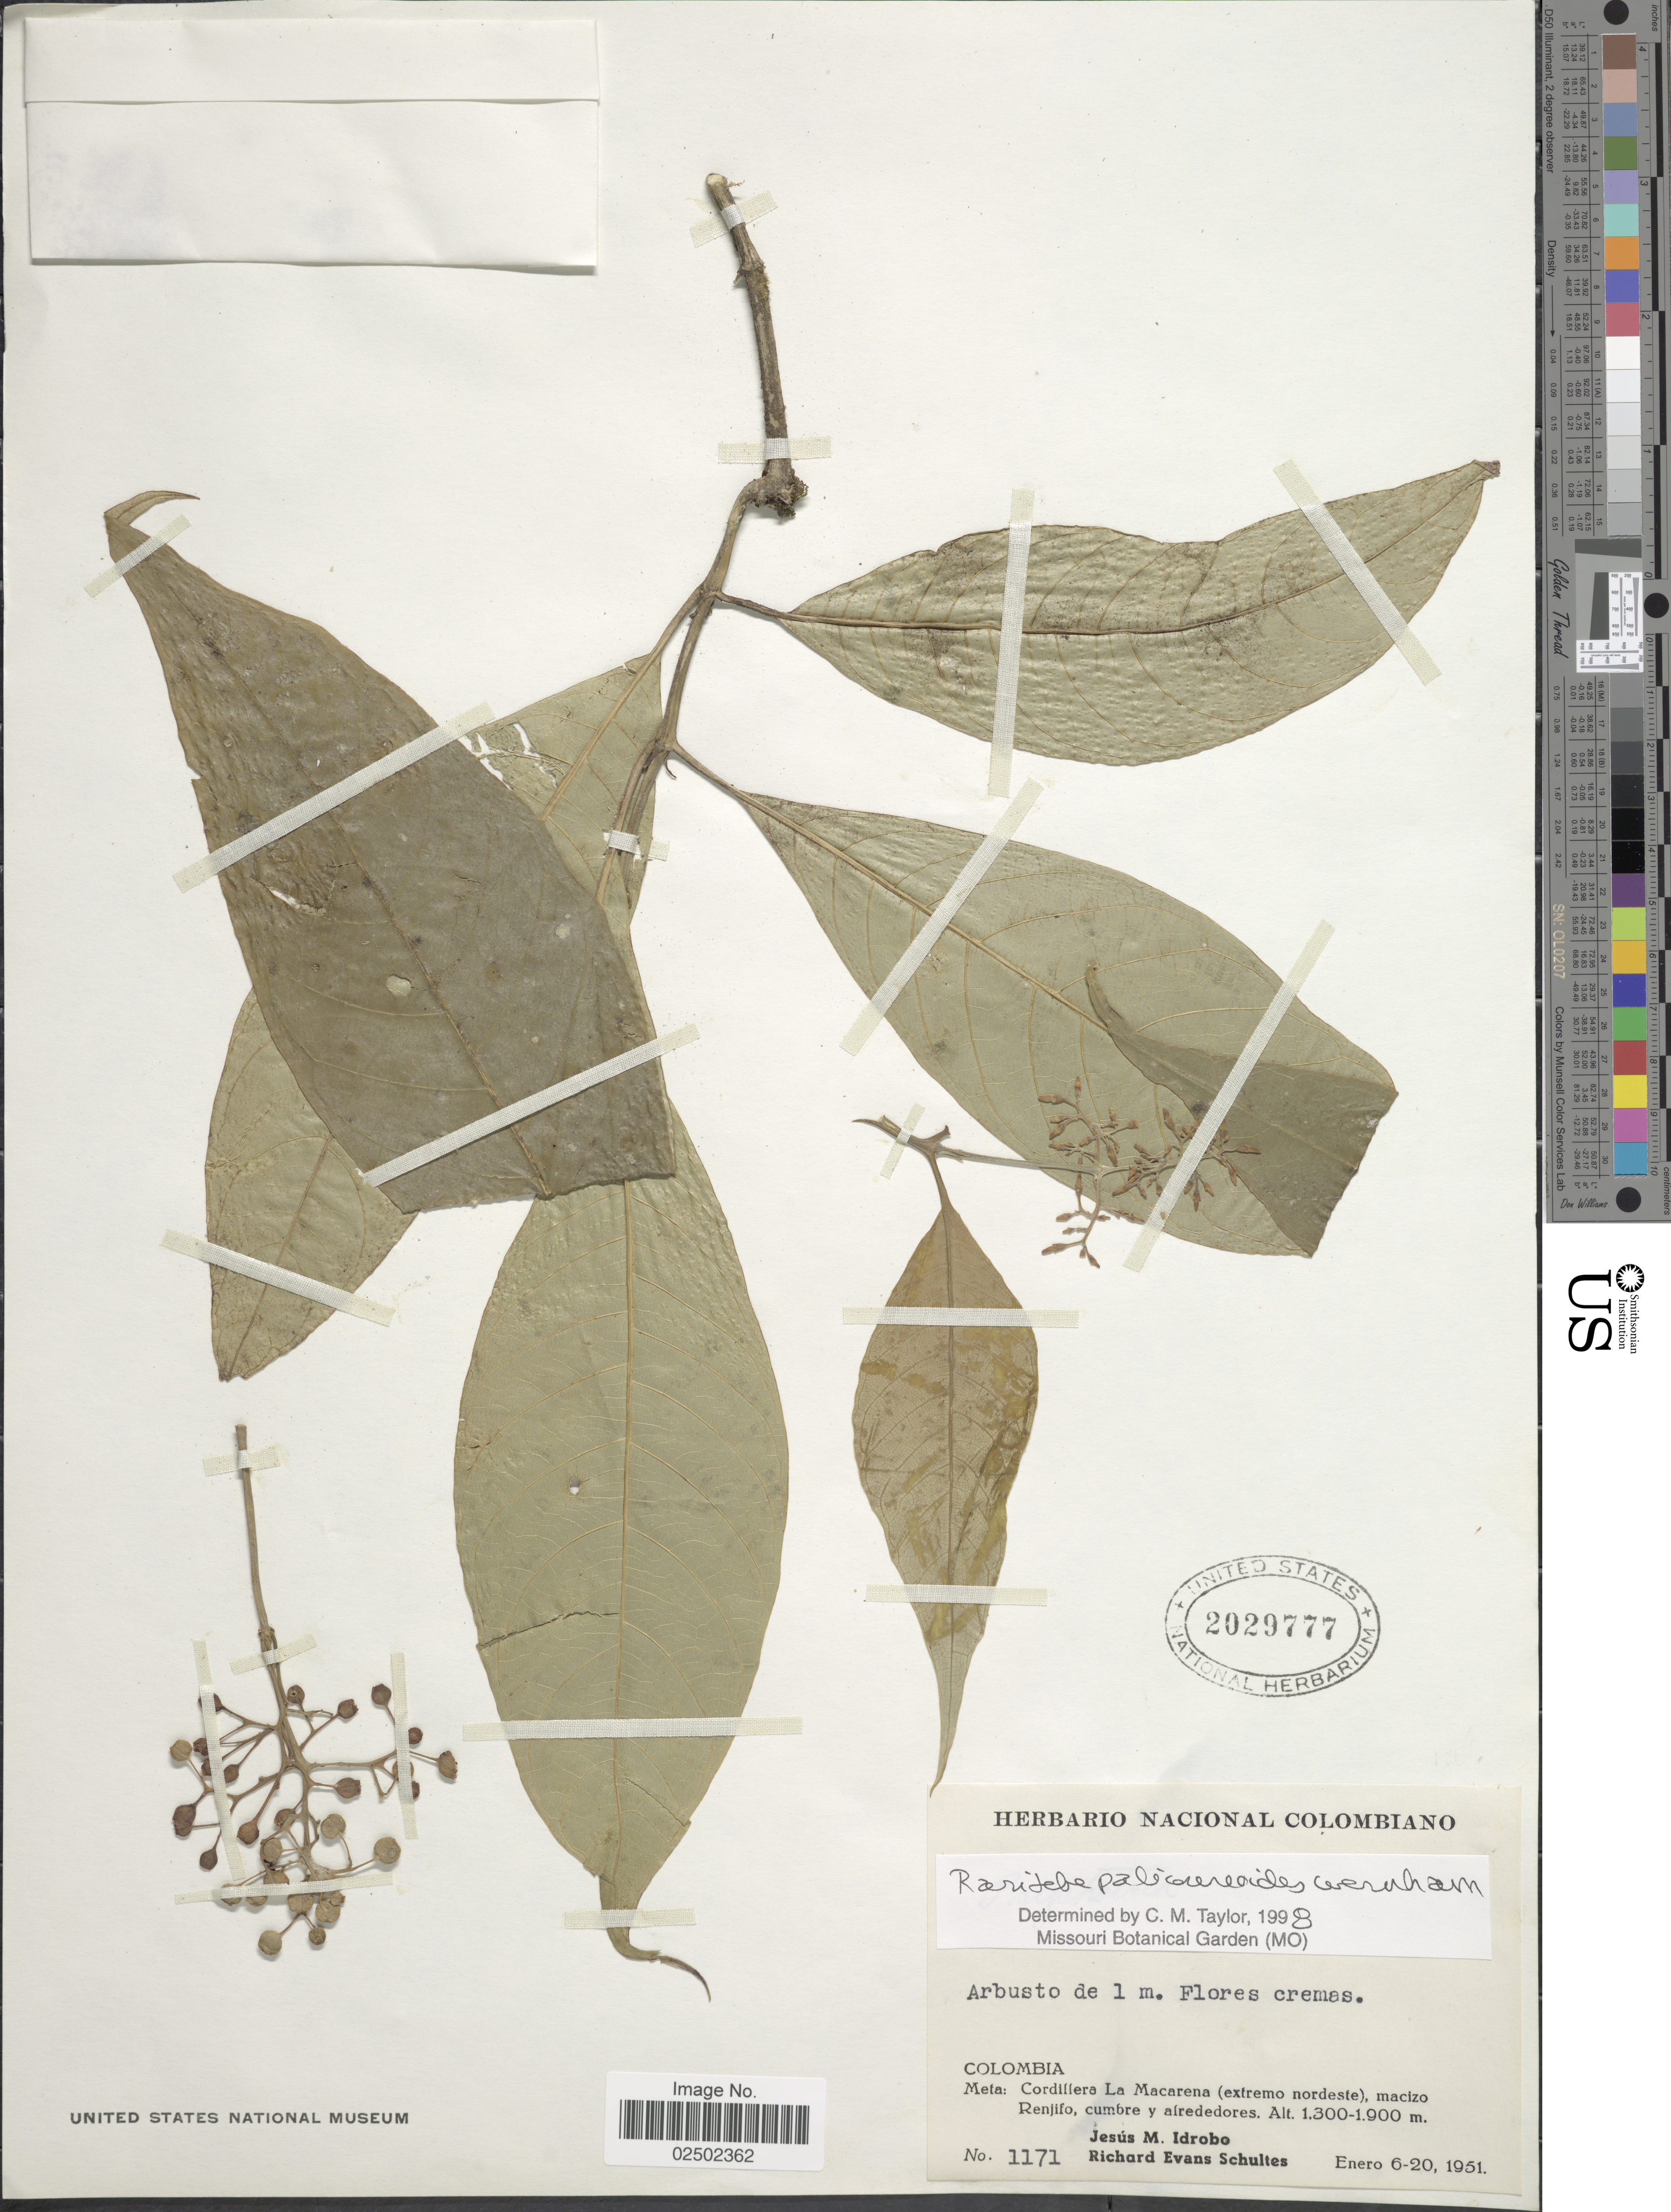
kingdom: Plantae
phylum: Tracheophyta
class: Magnoliopsida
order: Gentianales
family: Rubiaceae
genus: Raritebe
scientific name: Raritebe palicoureoides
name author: Wernham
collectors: J. M. Idrobo & R. E. Schultes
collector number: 1171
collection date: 1951-01-06/1951-01-20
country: Colombia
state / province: Meta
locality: Cordillera La Macarena (extremo nordeste), macizo Renjifo, cumbre y alrededores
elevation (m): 1300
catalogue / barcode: US 2029777